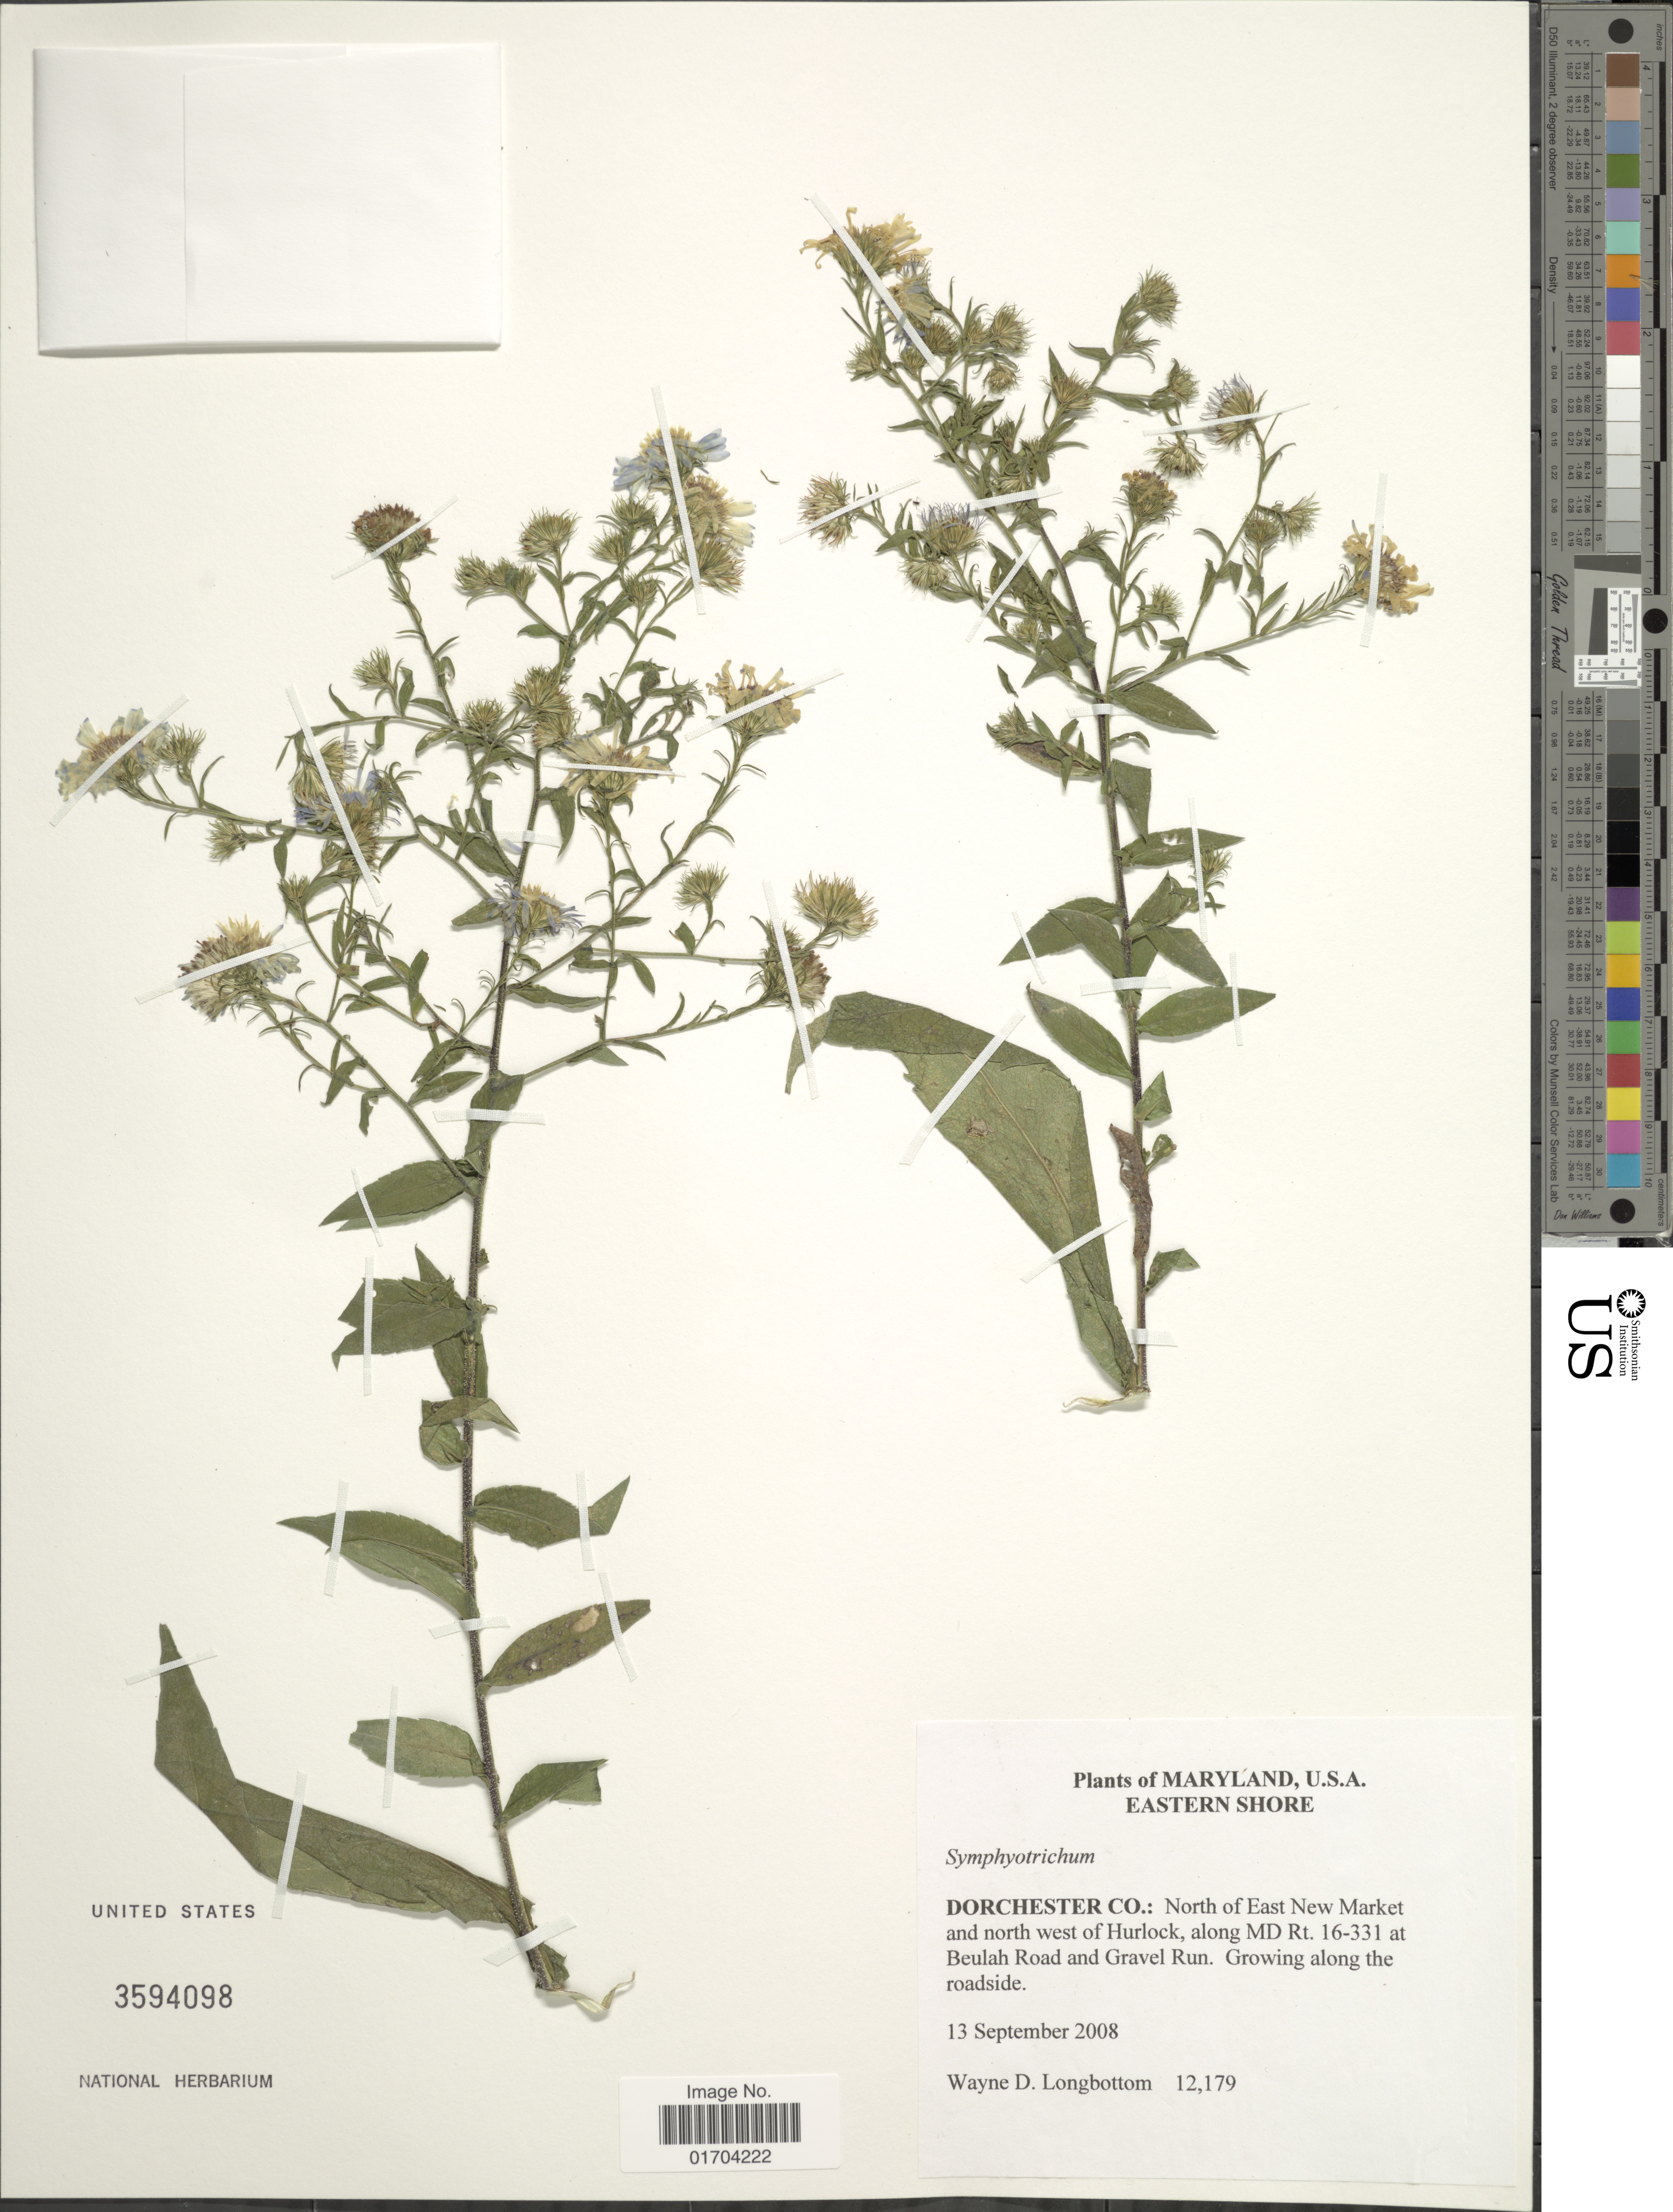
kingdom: Plantae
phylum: Tracheophyta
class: Magnoliopsida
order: Asterales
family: Asteraceae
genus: Symphyotrichum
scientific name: Symphyotrichum sp.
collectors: W. D. Longbottom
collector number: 12179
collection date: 2008-09-13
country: United States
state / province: Maryland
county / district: Dorchester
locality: Eastern shore, Dorchester Co.: North of East Market and north west of Hurlock, along MD Rt. 16-331 at Beulah and Gravel Run.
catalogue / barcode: US 3594098